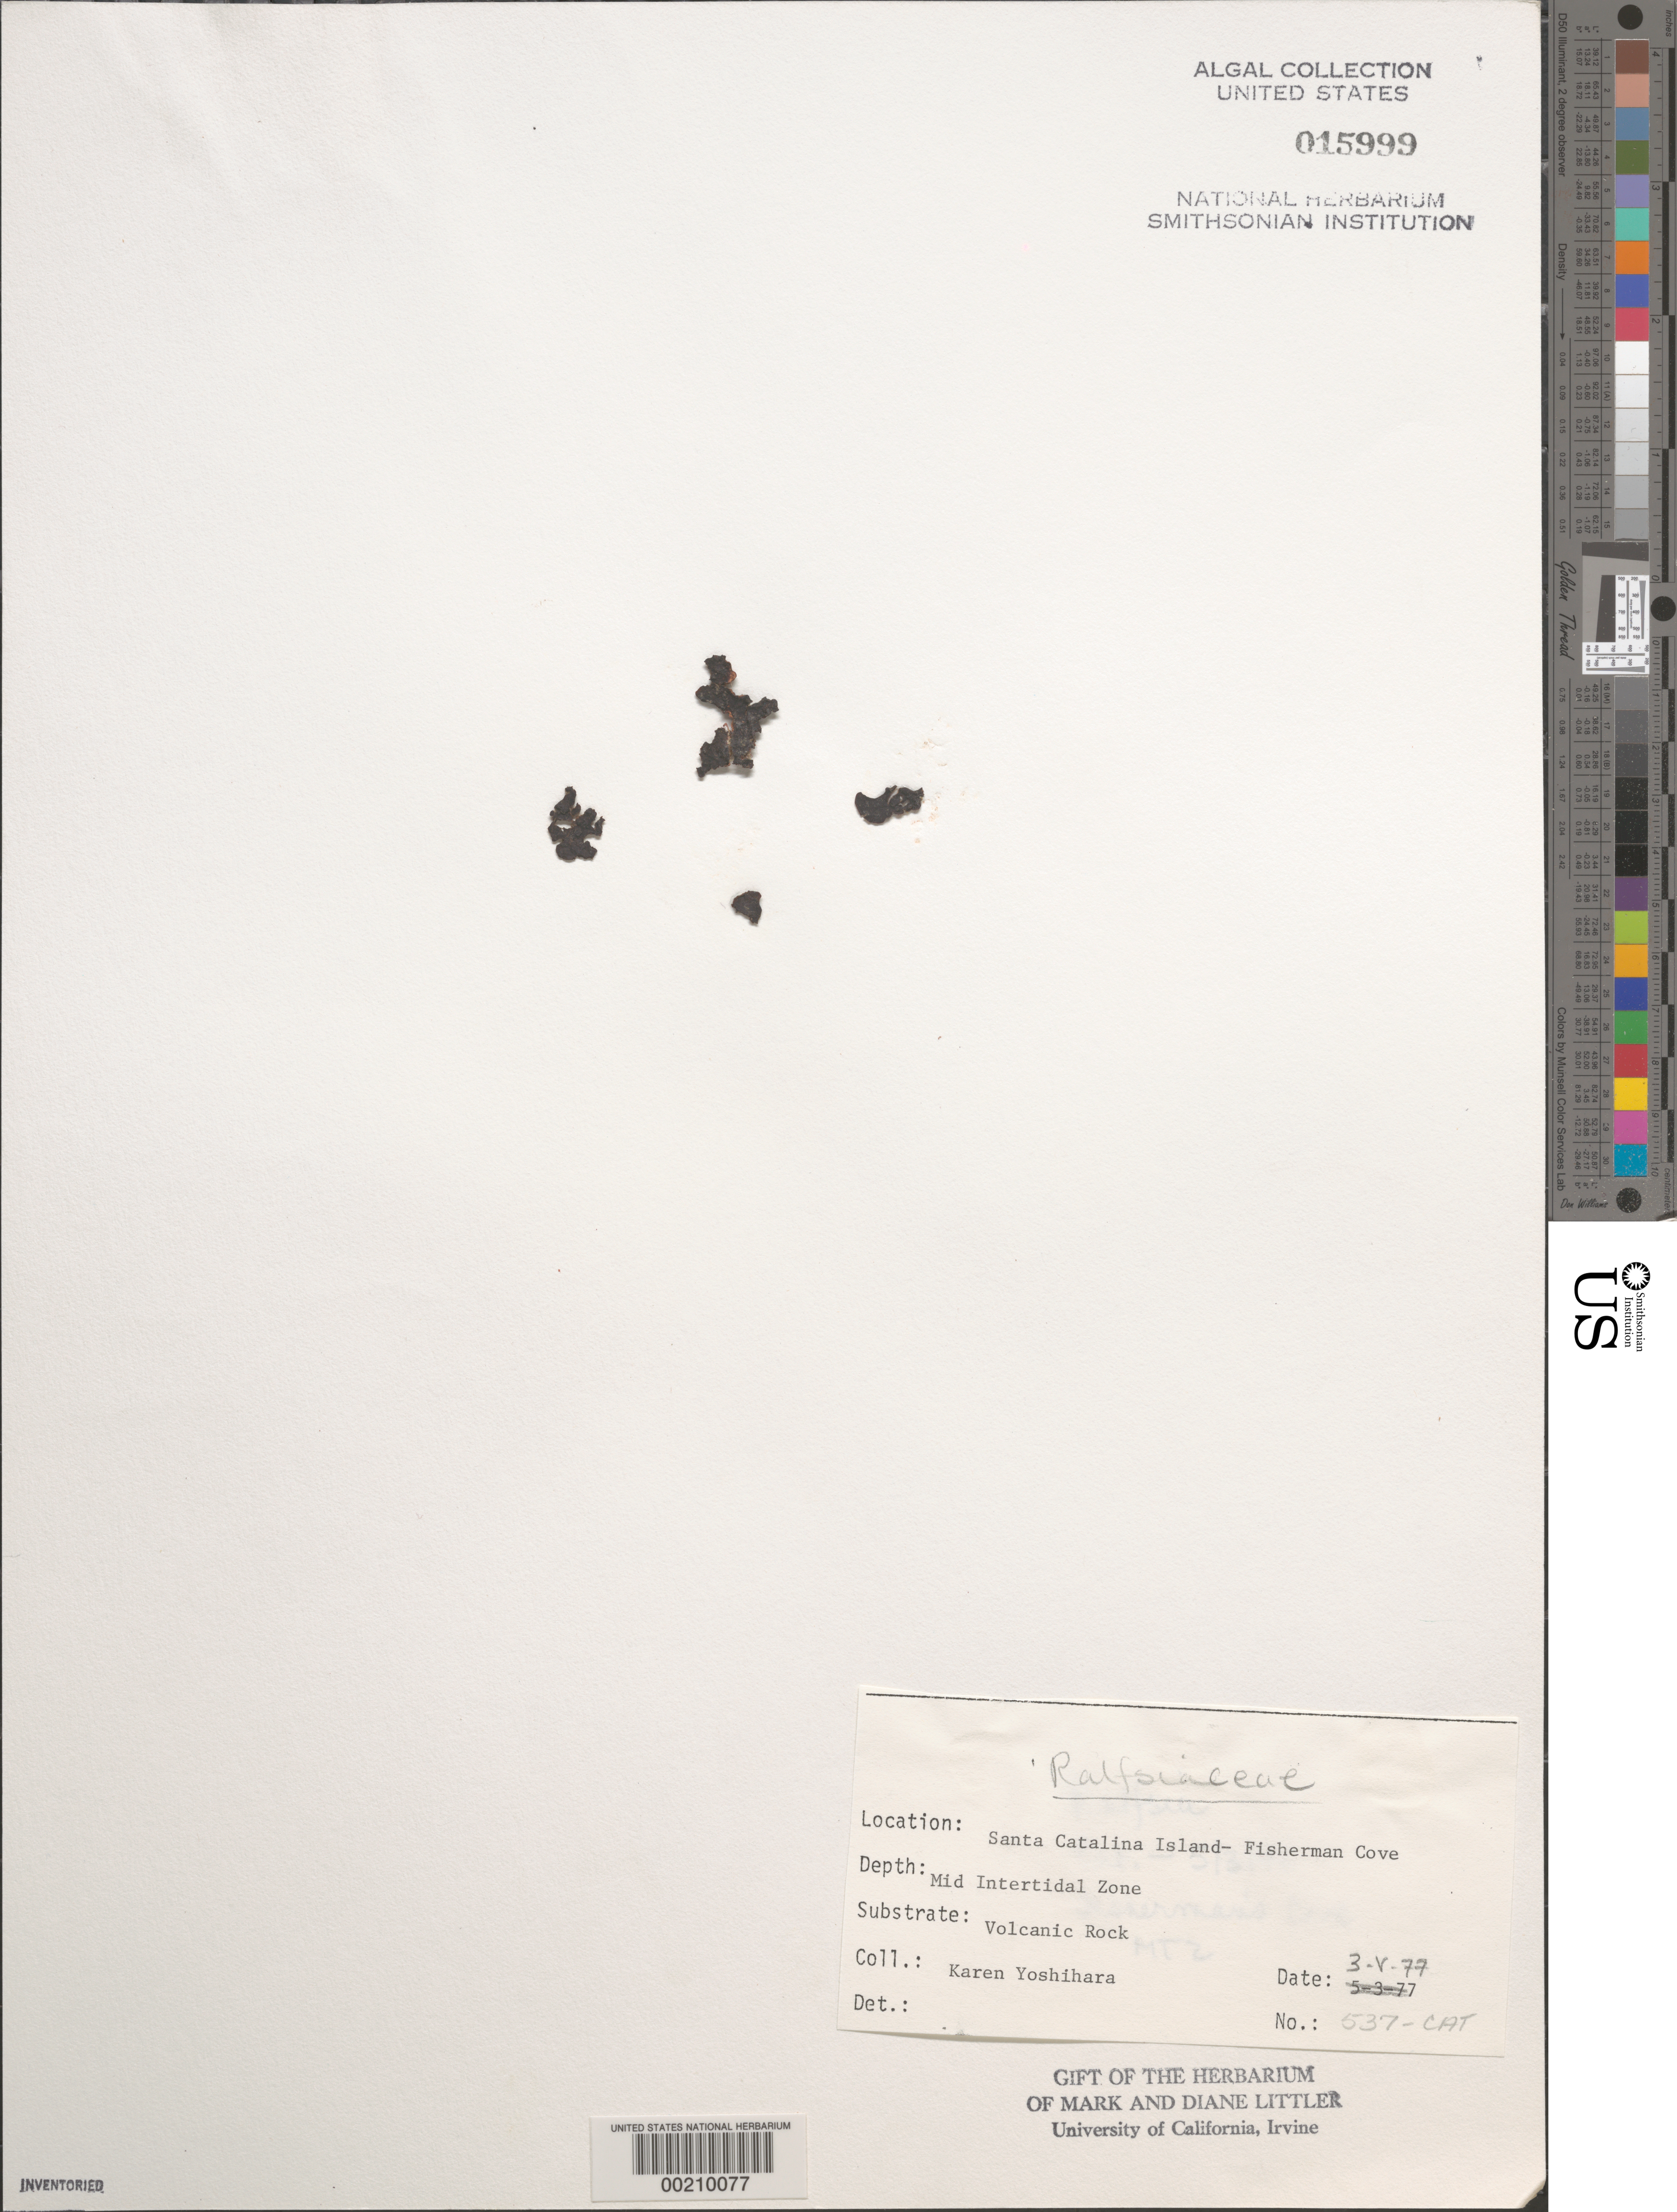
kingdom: Chromista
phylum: Ochrophyta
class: Phaeophyceae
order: Ralfsiales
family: Ralfsiaceae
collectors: K. Yoshihara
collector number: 537-cat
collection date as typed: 03 May 1977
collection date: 1977-05-03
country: United States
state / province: California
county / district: Los Angeles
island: Santa Catalina Island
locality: Fishermen Cove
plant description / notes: BLM-SOCALBIGHT Rocky Intertidal Survey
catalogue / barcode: US 15999